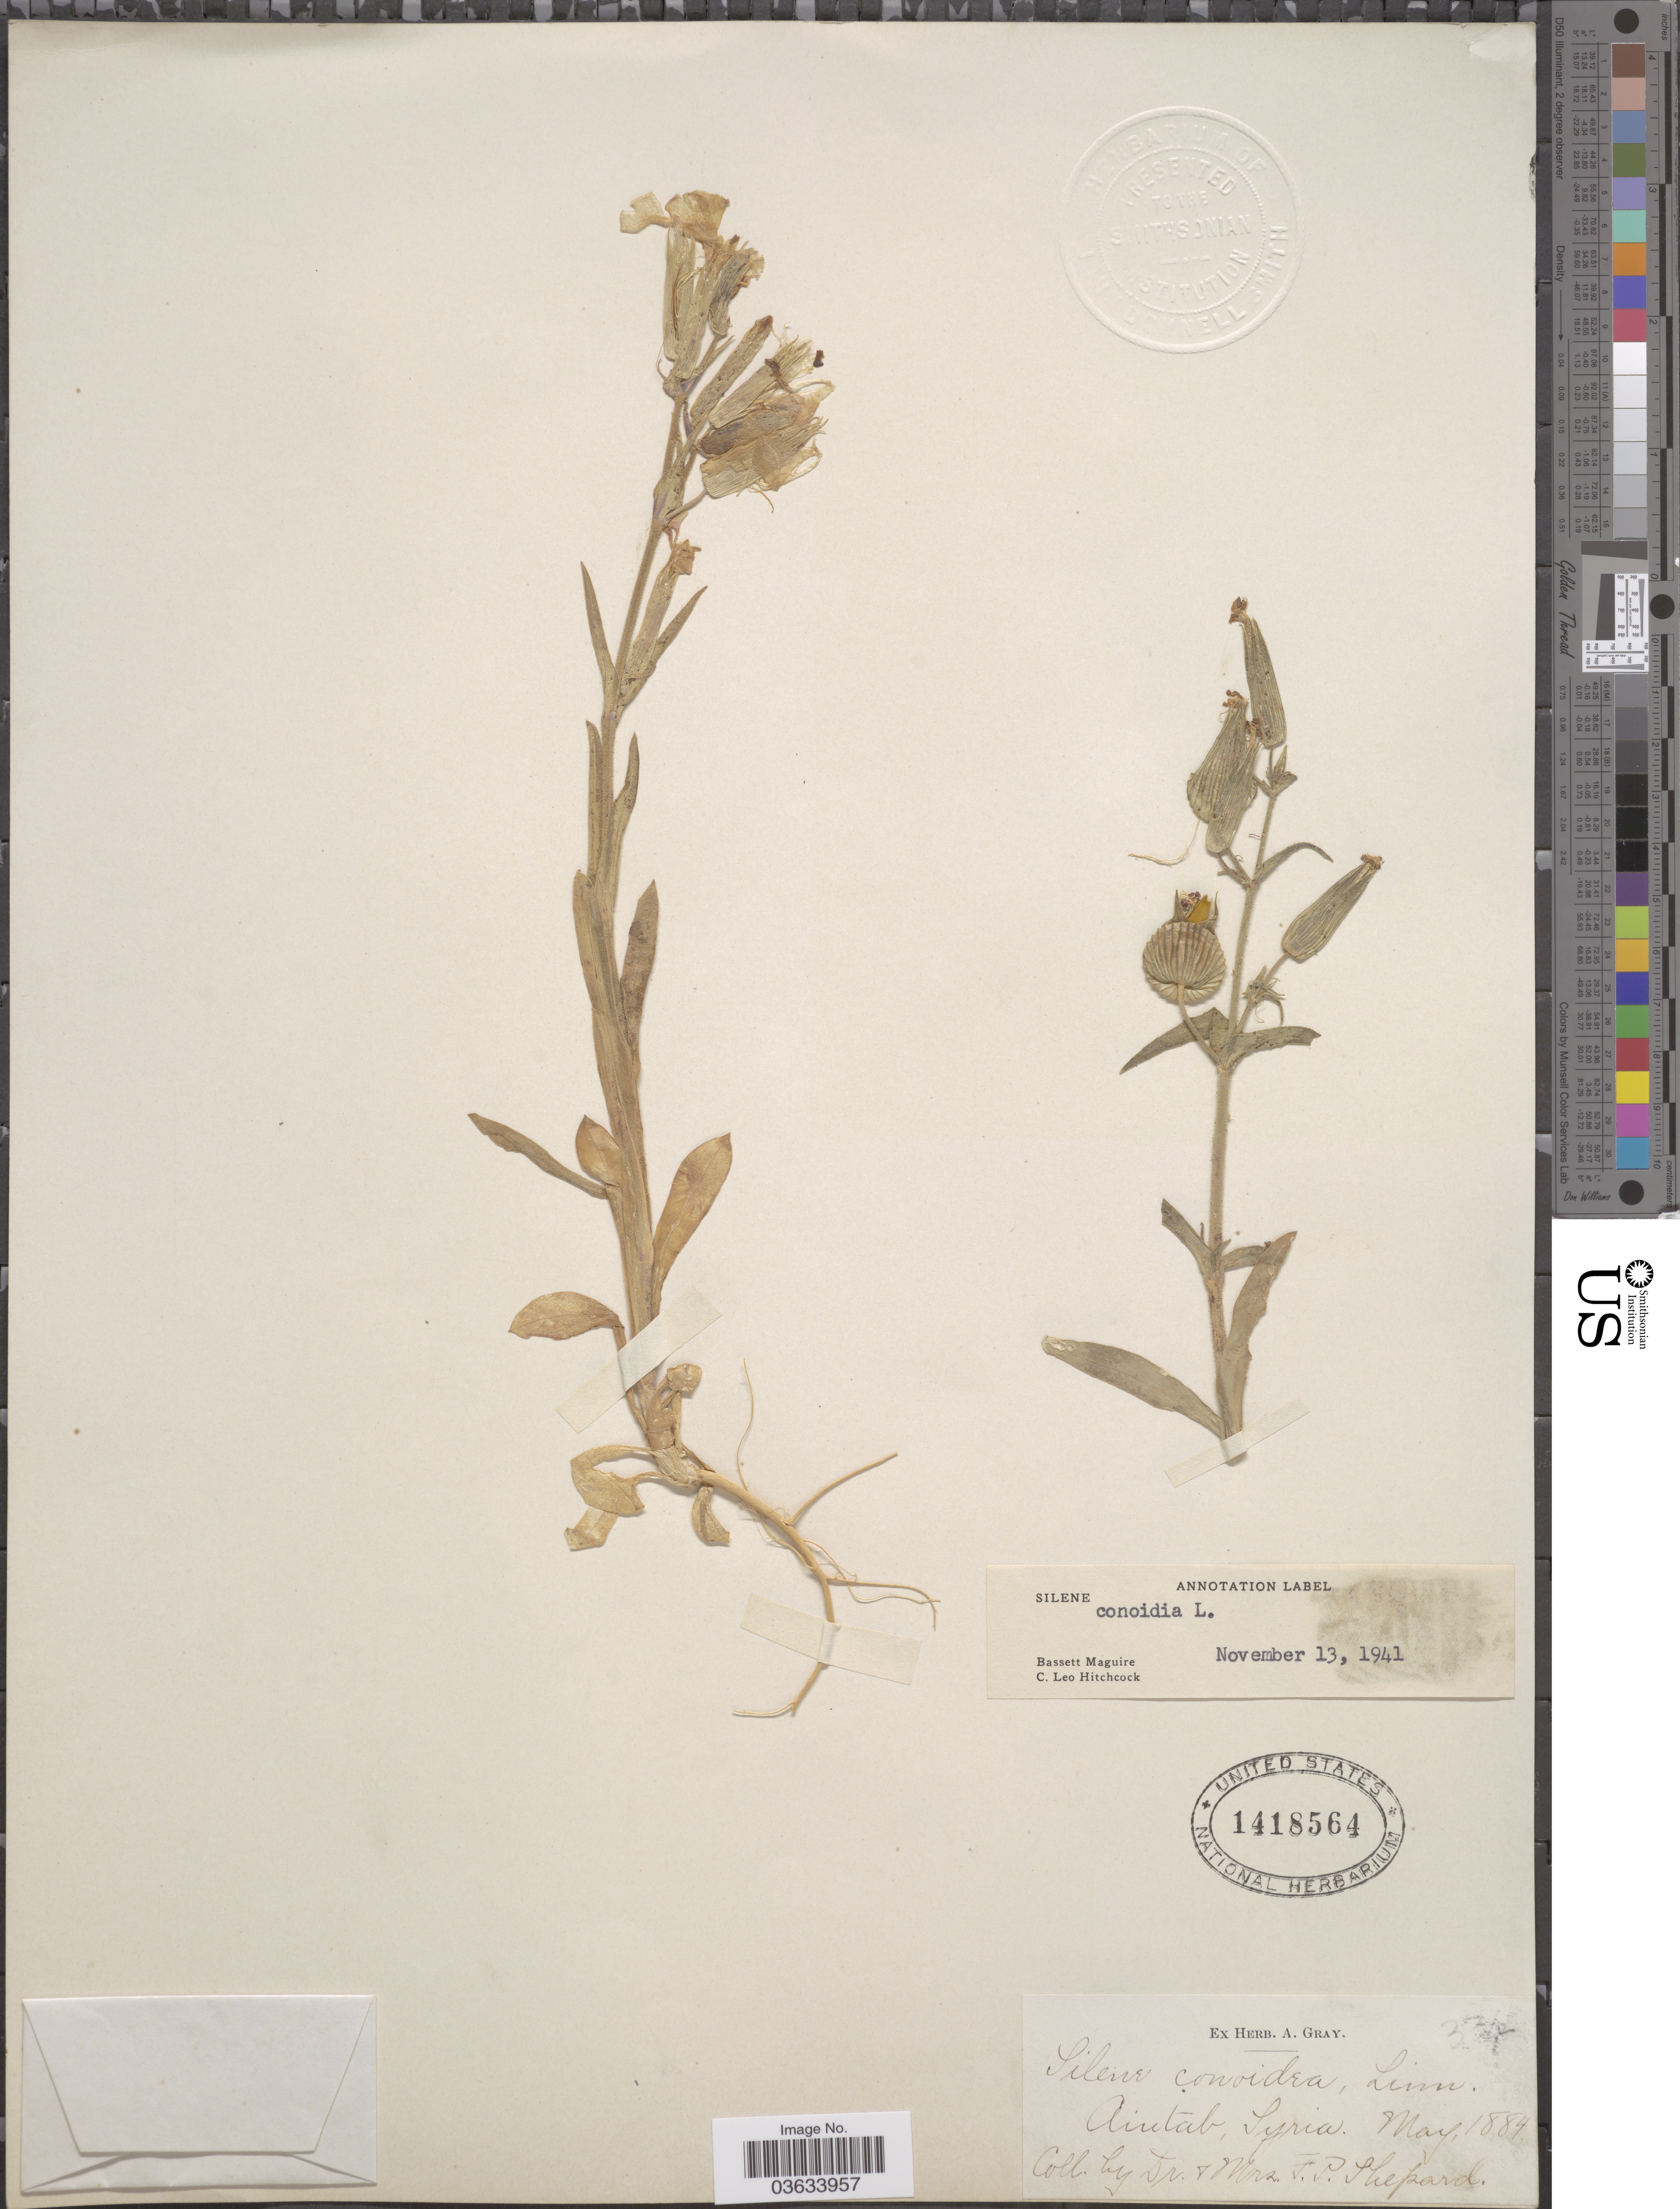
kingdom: Plantae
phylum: Tracheophyta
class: Magnoliopsida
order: Caryophyllales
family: Caryophyllaceae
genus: Silene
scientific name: Silene conoidea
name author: L.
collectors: F. P. Shepard & F. Shepard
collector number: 334*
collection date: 1884-05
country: Syria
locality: Aintab.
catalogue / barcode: US 1418564